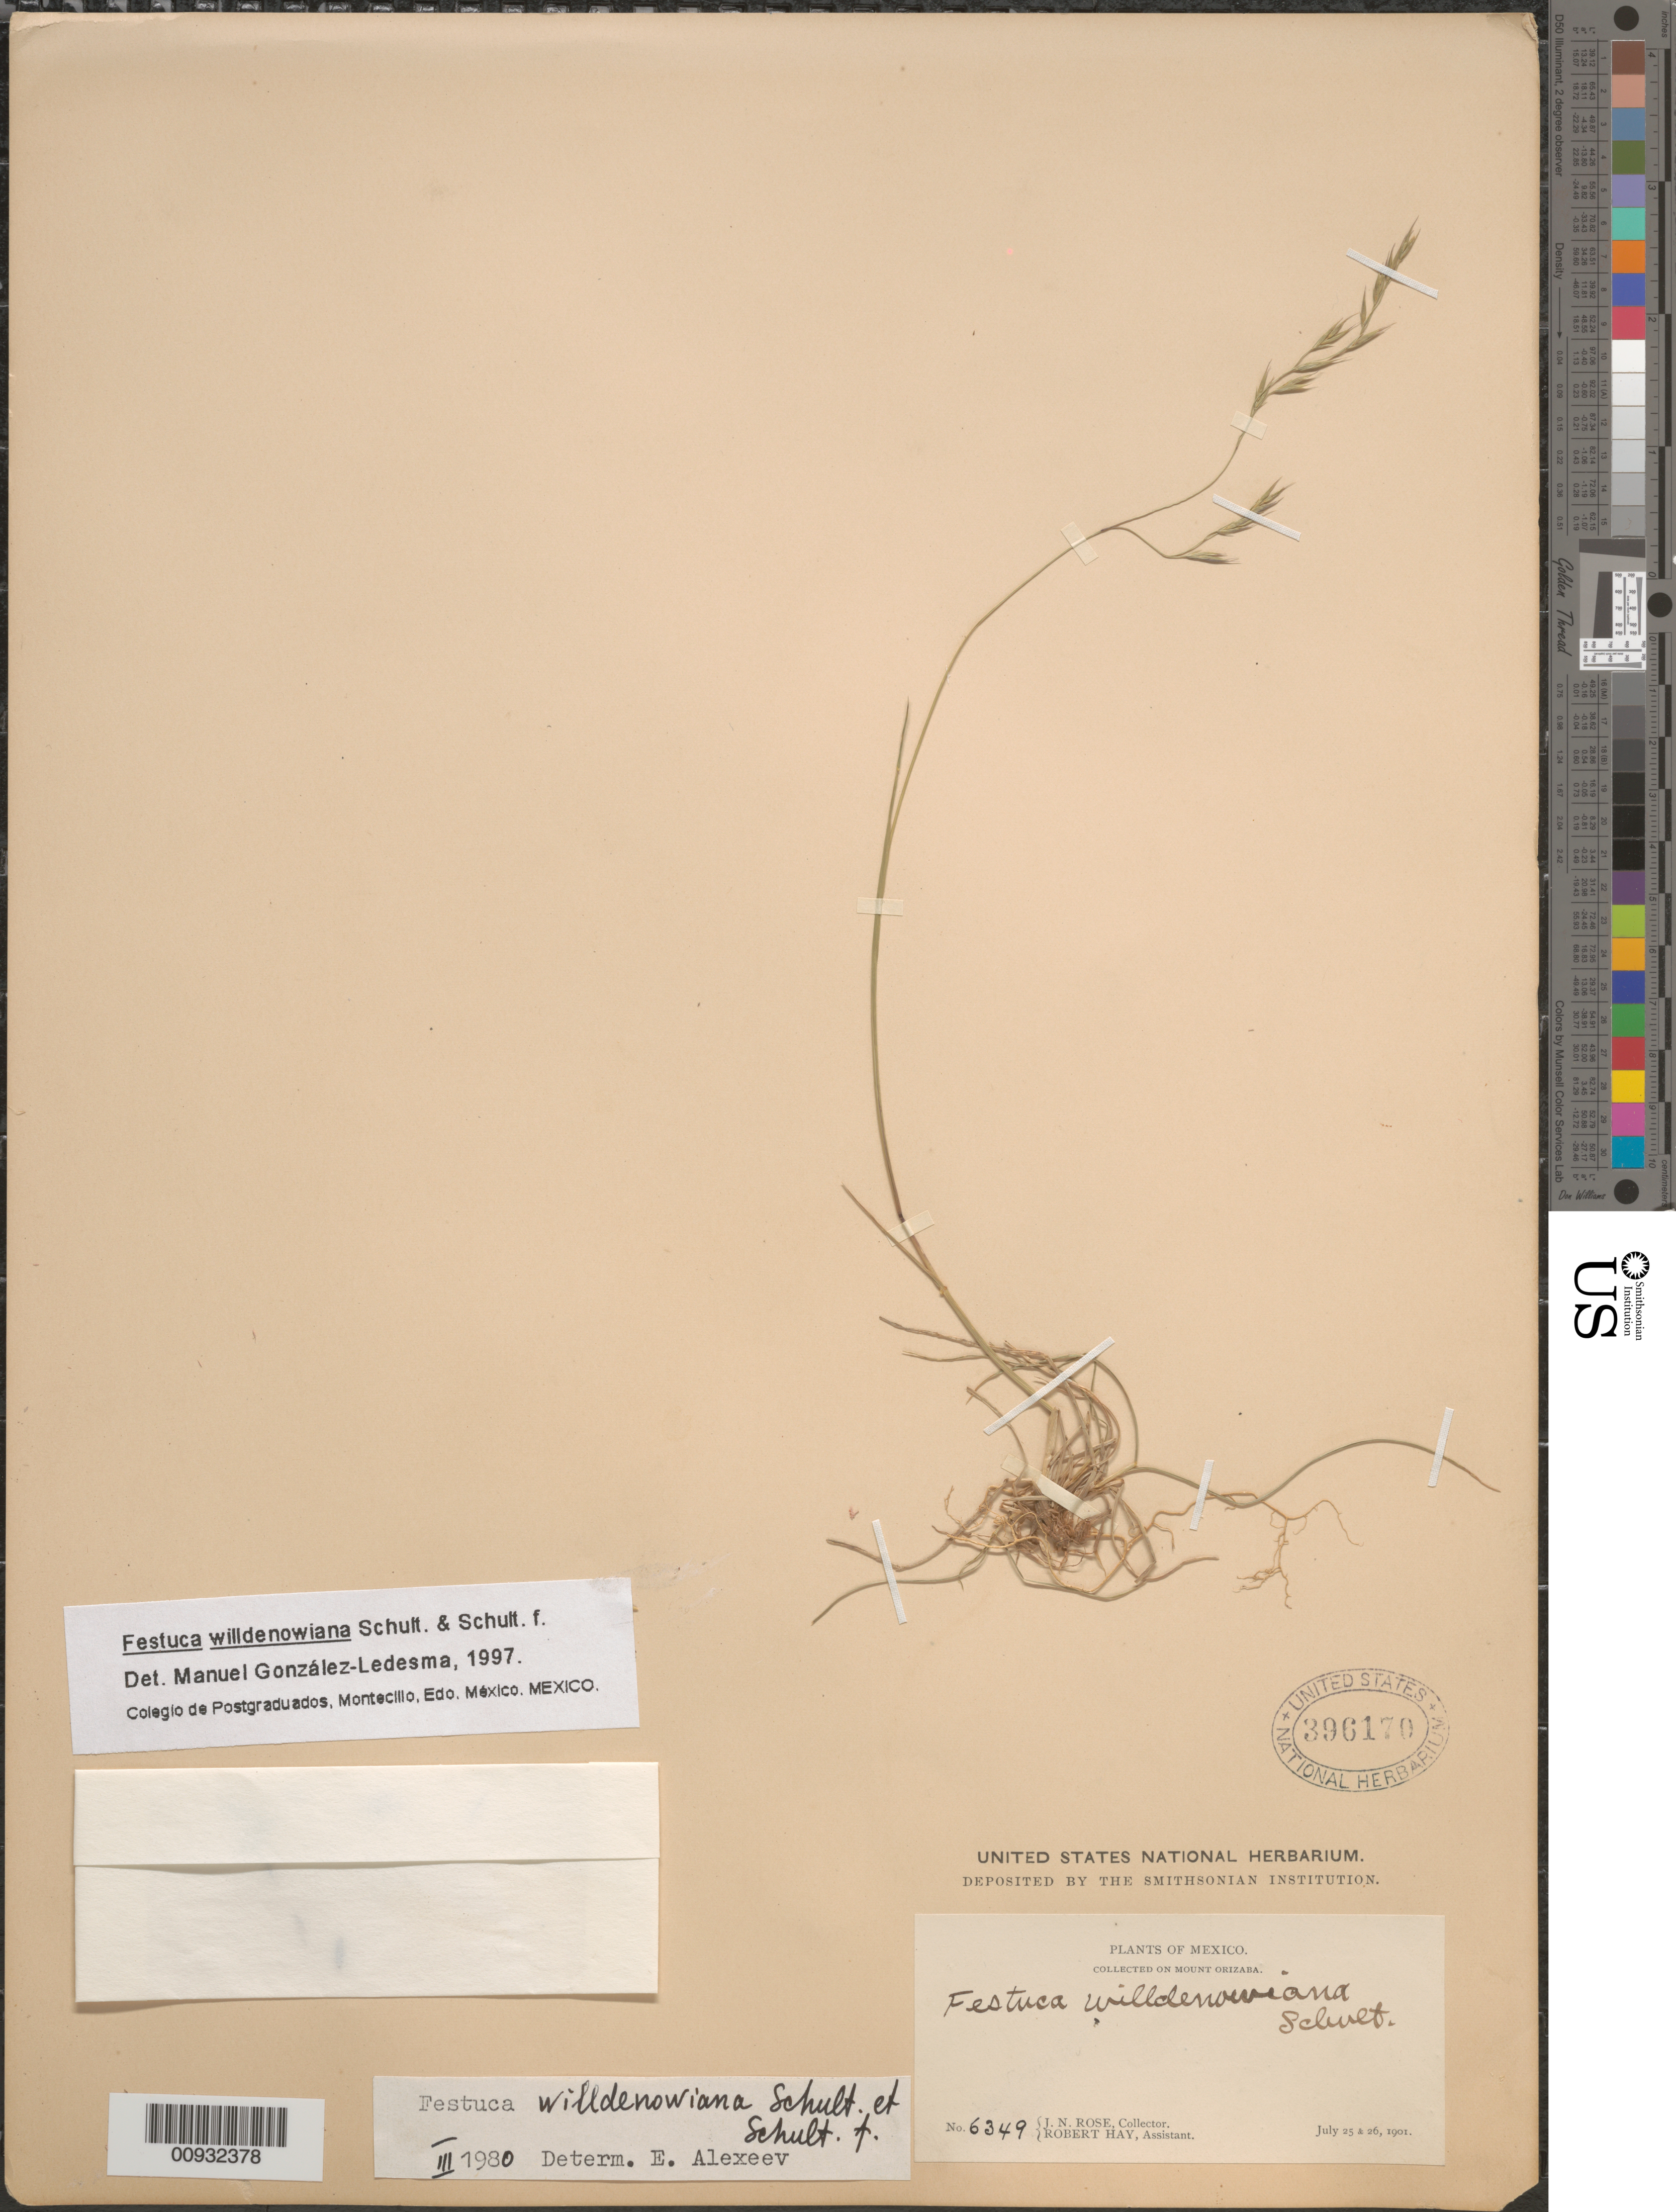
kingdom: Plantae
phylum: Tracheophyta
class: Liliopsida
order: Poales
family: Poaceae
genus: Festuca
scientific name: Festuca willdenowiana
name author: Schult. & Schult. f.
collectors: J. N. Rose & R. H. Hay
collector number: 6349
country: Mexico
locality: Mount Orizaba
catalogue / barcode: US 396170